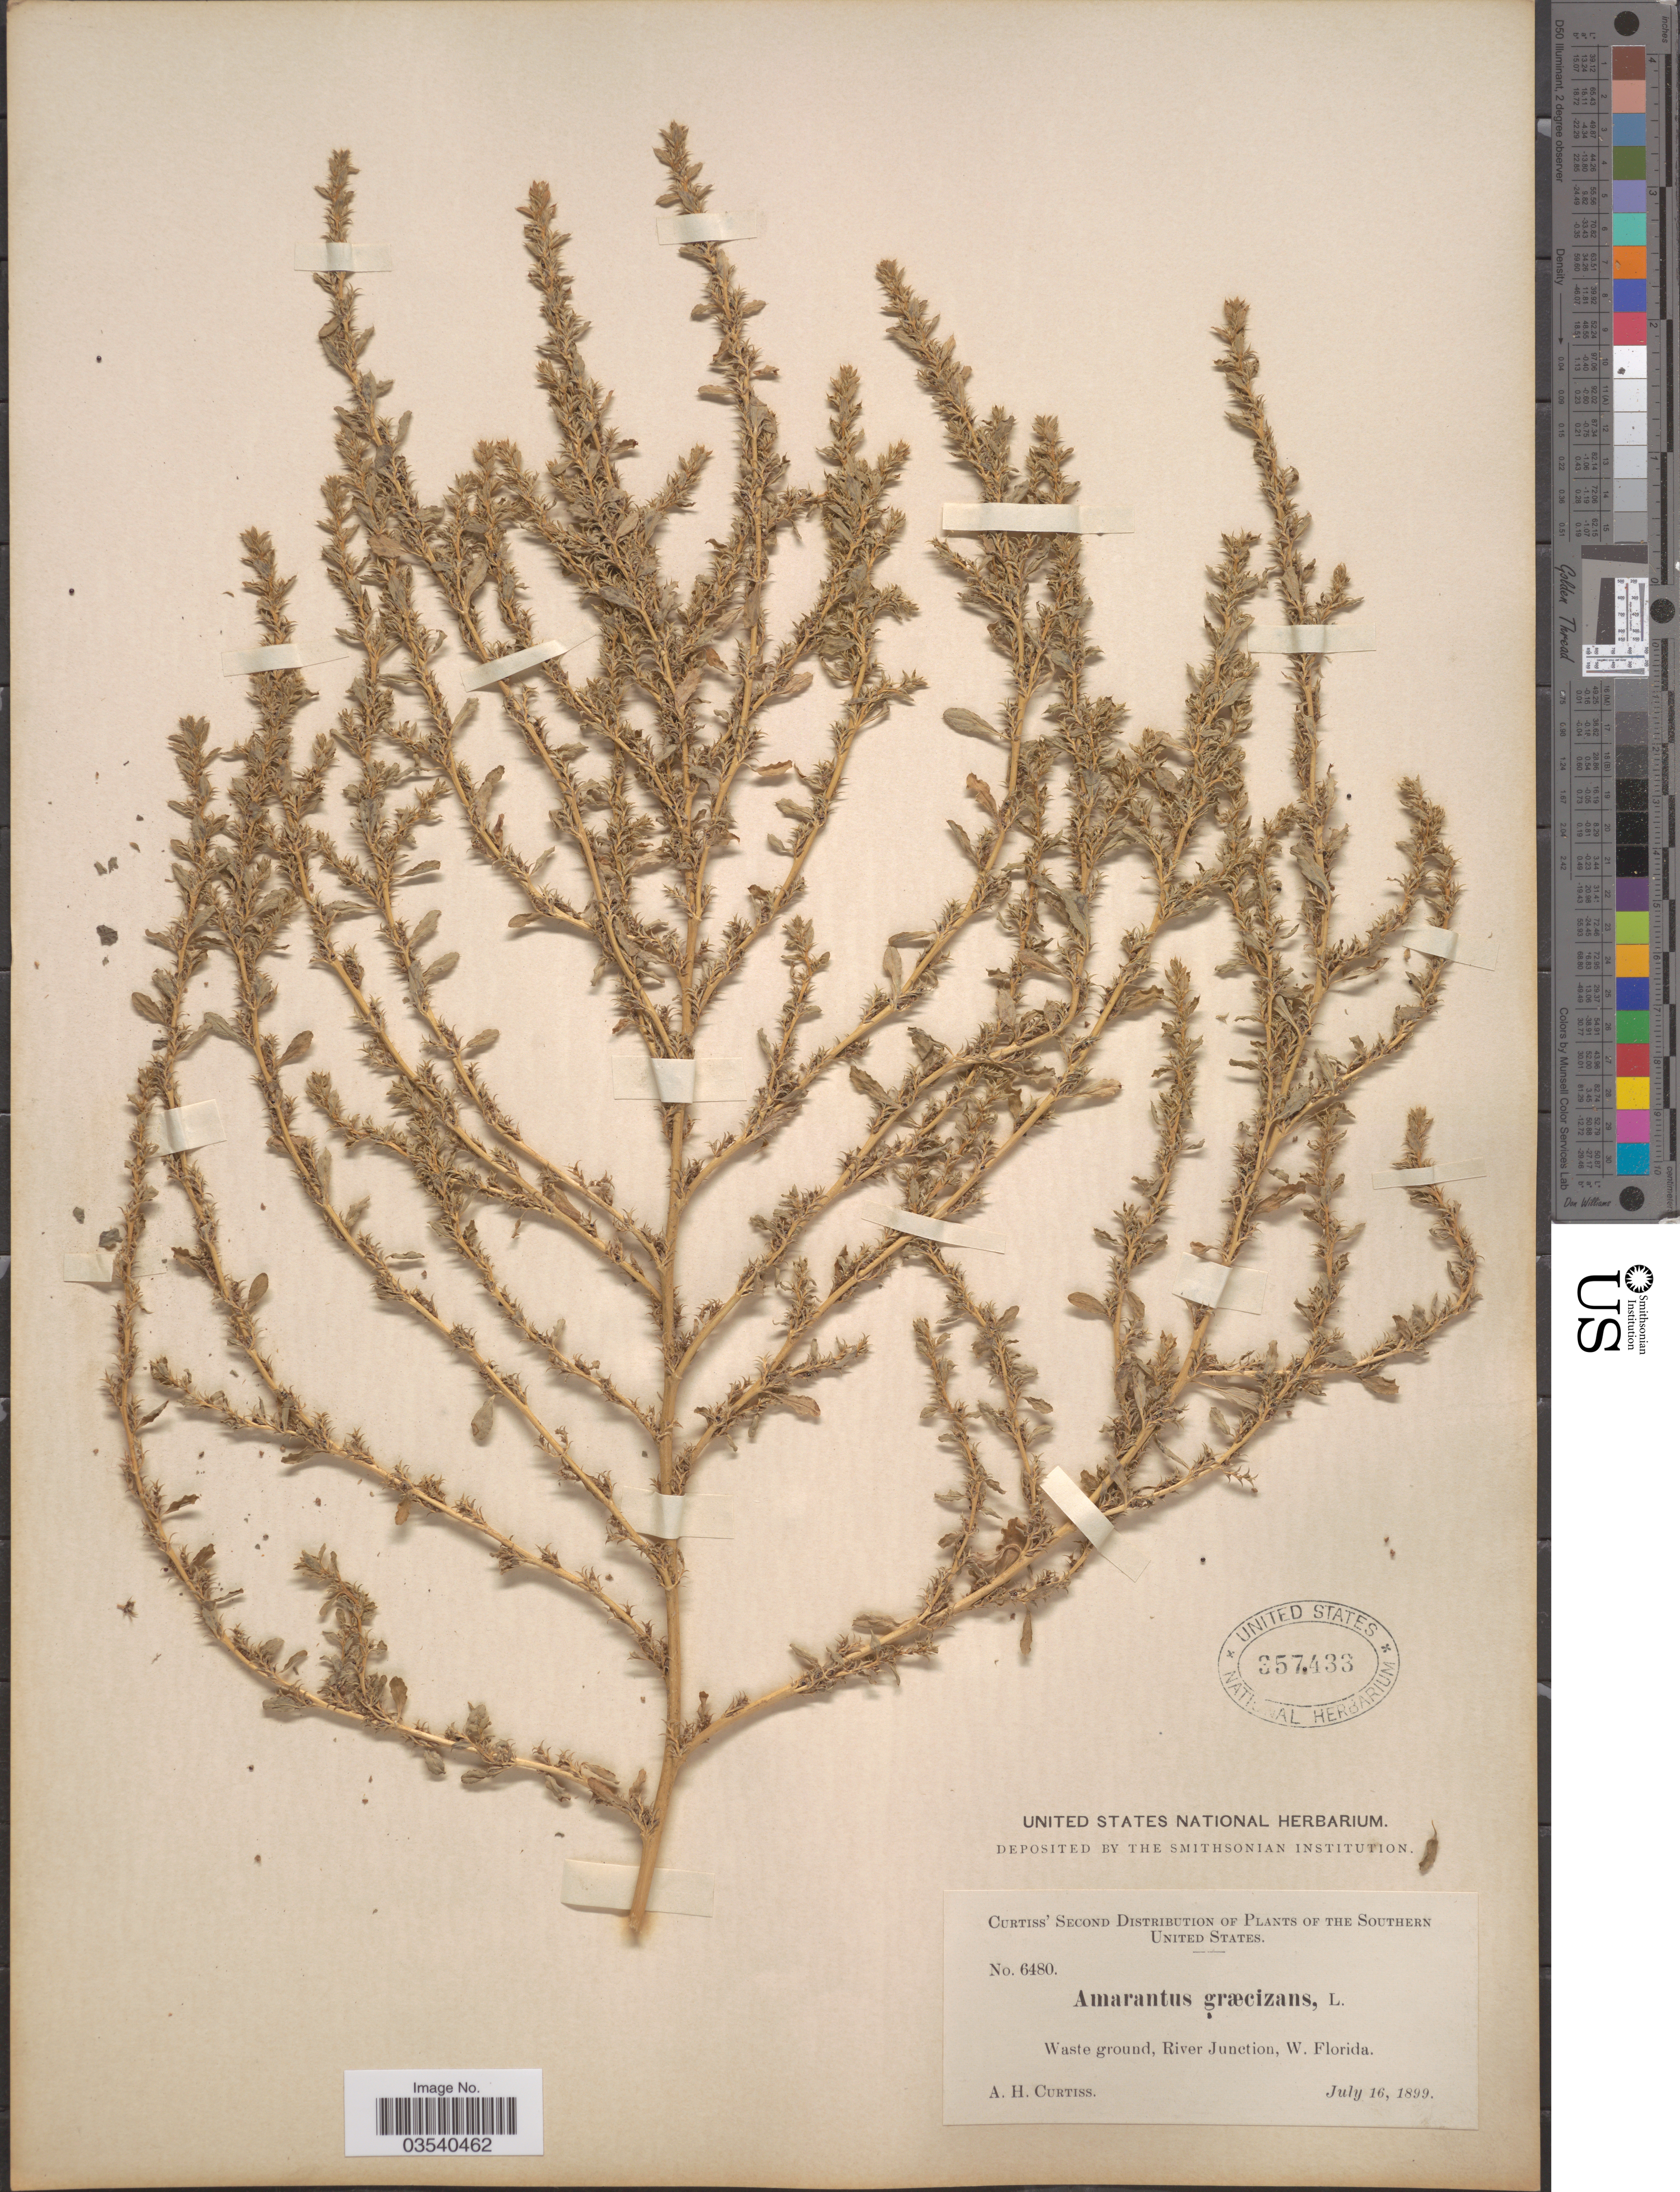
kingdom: Plantae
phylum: Tracheophyta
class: Magnoliopsida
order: Caryophyllales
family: Amaranthaceae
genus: Amaranthus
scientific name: Amaranthus graecizans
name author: L.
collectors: A. H. Curtiss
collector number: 6480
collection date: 1899-07-16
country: United States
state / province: Florida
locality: Southern United States. River Junction, W. Florida.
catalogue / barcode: US 357433